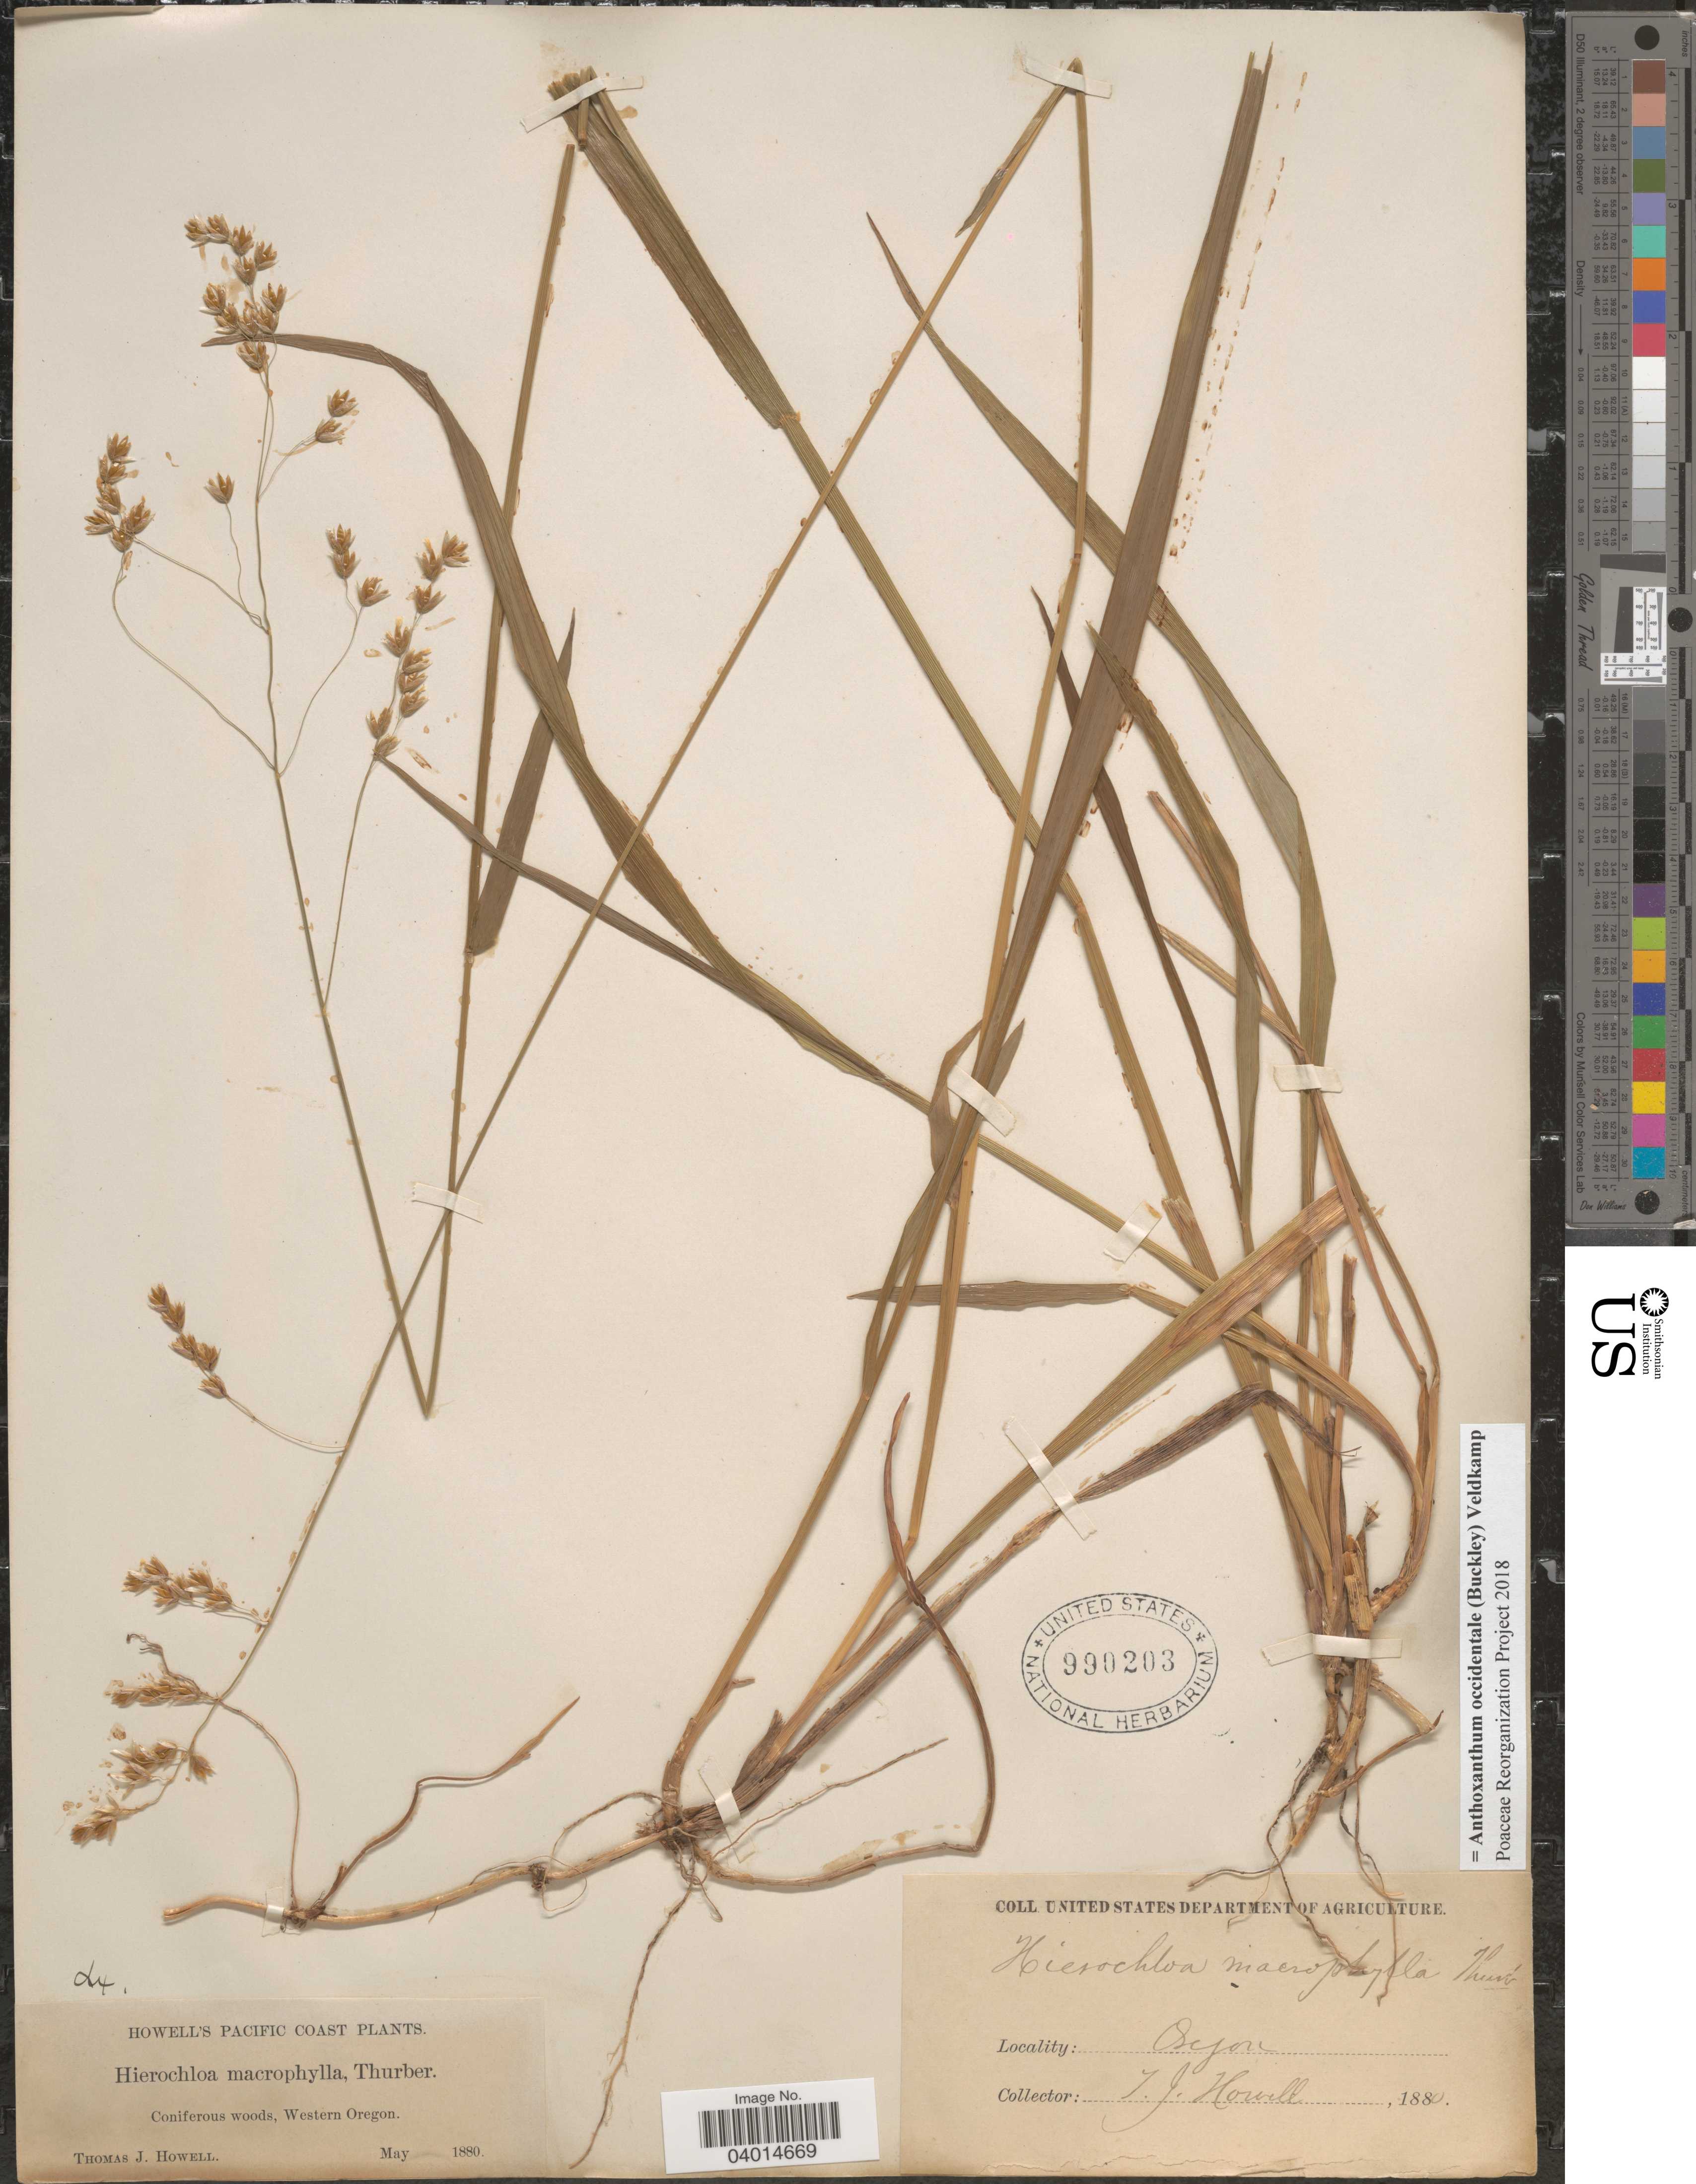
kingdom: Plantae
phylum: Tracheophyta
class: Liliopsida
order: Poales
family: Poaceae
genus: Anthoxanthum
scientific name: Anthoxanthum occidentale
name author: (Buckley) Veldkamp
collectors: T. J. Howell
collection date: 1880-05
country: United States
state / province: Oregon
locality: Pacific Coast. Coniferous woods, Western Oregon.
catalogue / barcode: US 990203